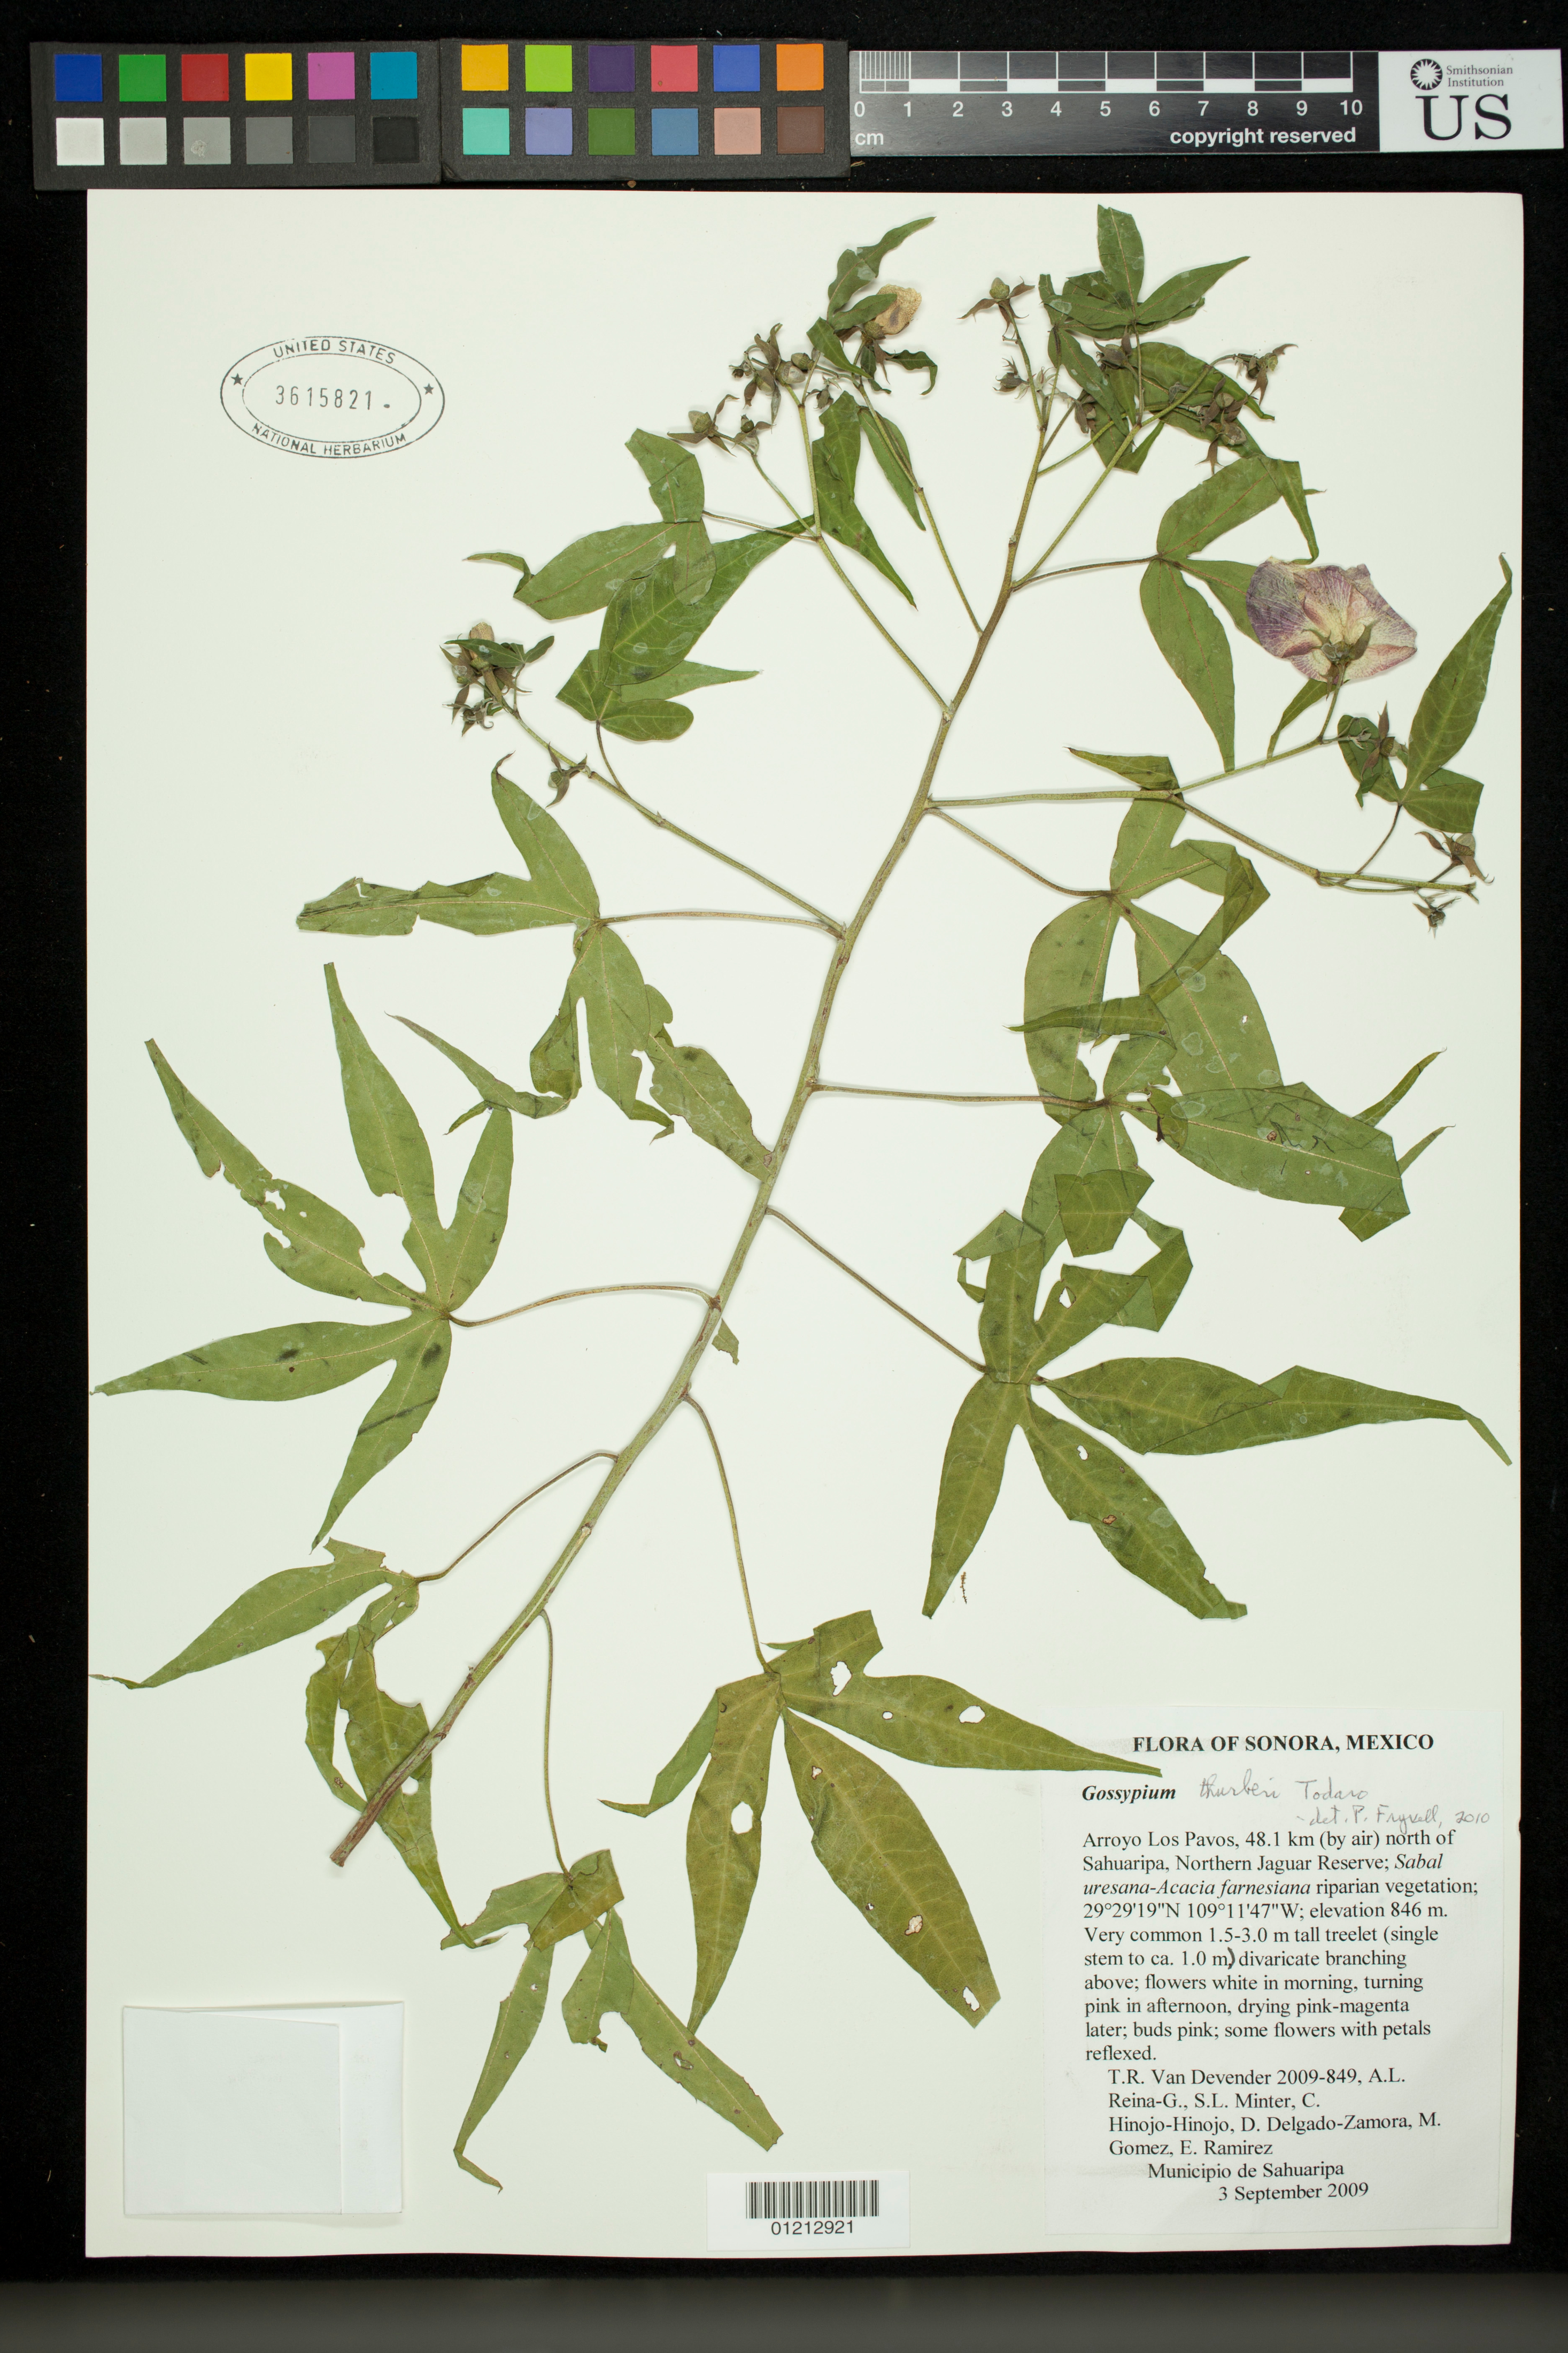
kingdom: Plantae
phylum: Tracheophyta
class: Magnoliopsida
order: Malvales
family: Malvaceae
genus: Gossypium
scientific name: Gossypium thurberi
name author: Tod.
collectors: T. R. Van Devender, A. L. Reina G., B. Wilder & J. Anderson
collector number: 2009-849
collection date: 2009-04-25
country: Mexico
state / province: Sonora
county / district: Sahuaripa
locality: Municipio de Agua Prieta, Arroyo Guadalupe near Arizona border, Rancho Puerta Blanca, ca. 40 km east of Agua Prieta, Cuenca Los Ojos Conservation Area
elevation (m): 1302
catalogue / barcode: US 3615821